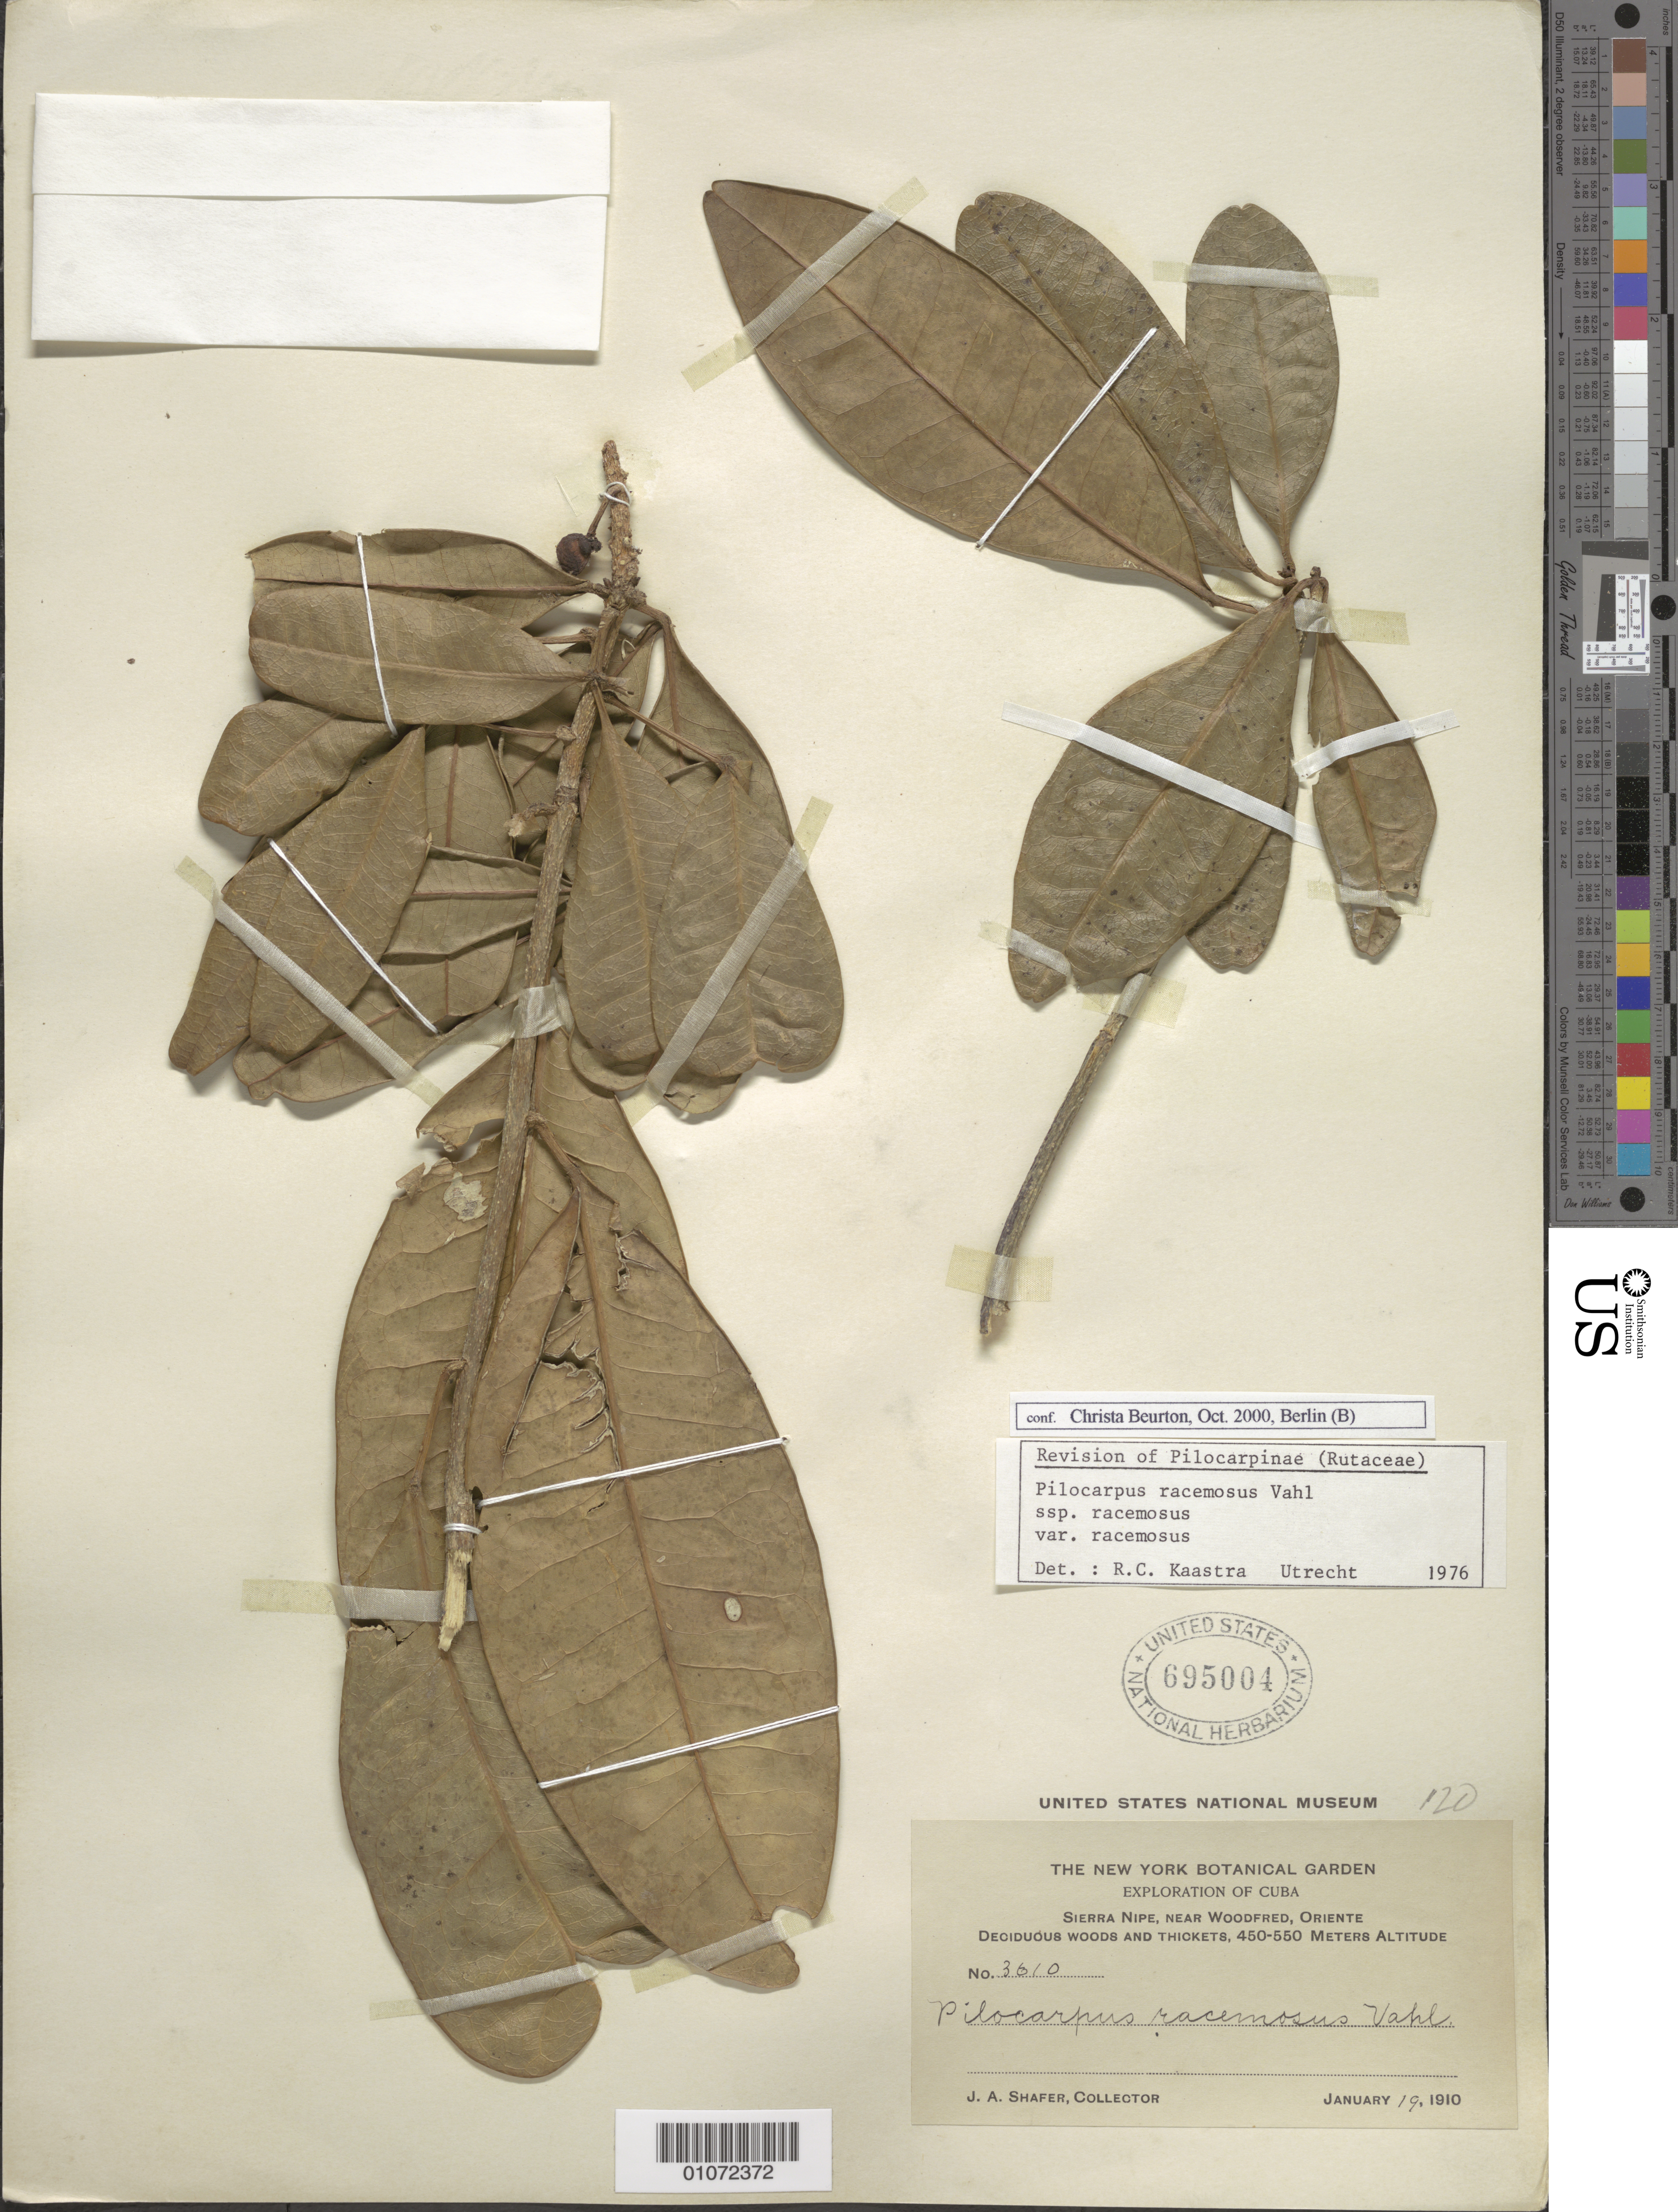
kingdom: Plantae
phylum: Tracheophyta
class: Magnoliopsida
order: Sapindales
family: Rutaceae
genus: Pilocarpus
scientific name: Pilocarpus racemosus subsp. racemosus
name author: Vahl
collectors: J. A. Shafer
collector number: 3610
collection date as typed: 19 Jan 1910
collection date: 1910-01-19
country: Cuba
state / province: Holguín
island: Cuba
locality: Sierra Nipe, near Woodfred, Oriente; deciduous woods and thickets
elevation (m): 450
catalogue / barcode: US 695004